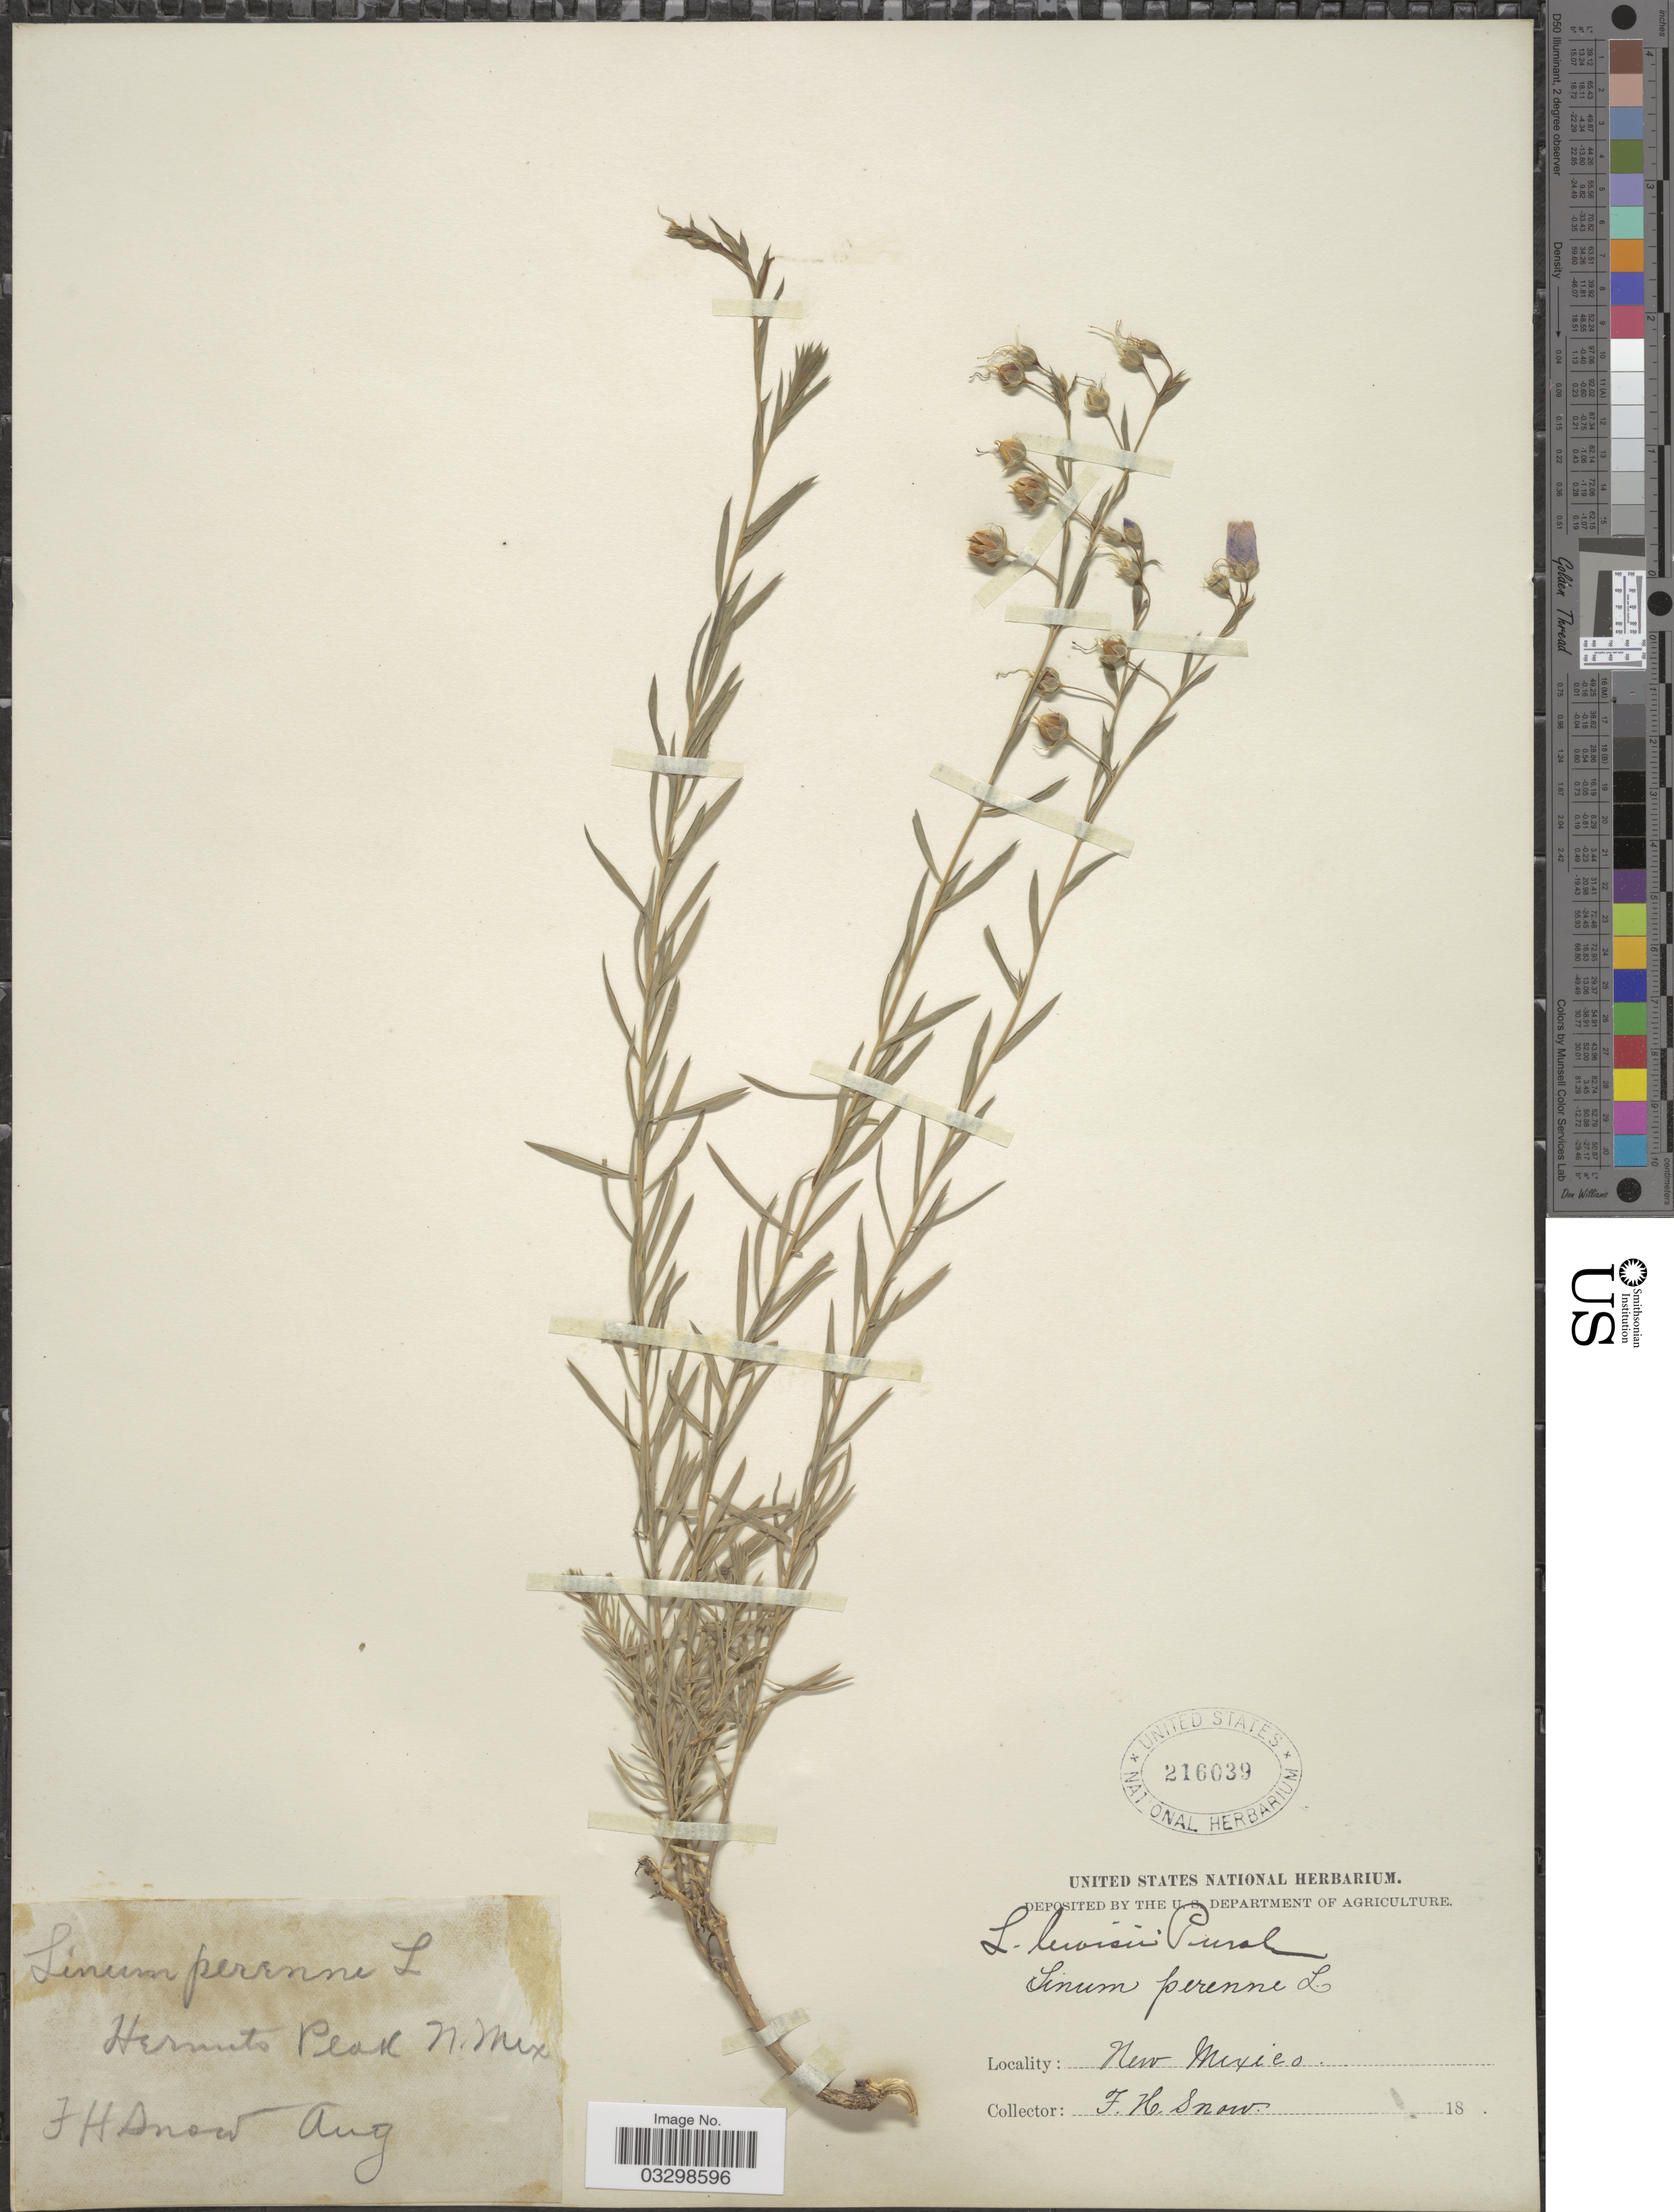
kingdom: Plantae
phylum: Tracheophyta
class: Magnoliopsida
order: Malpighiales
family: Linaceae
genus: Linum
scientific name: Linum lewisii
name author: Pursh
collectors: F. H. Snow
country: United States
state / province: New Mexico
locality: Hermito Peak.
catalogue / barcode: US 216039